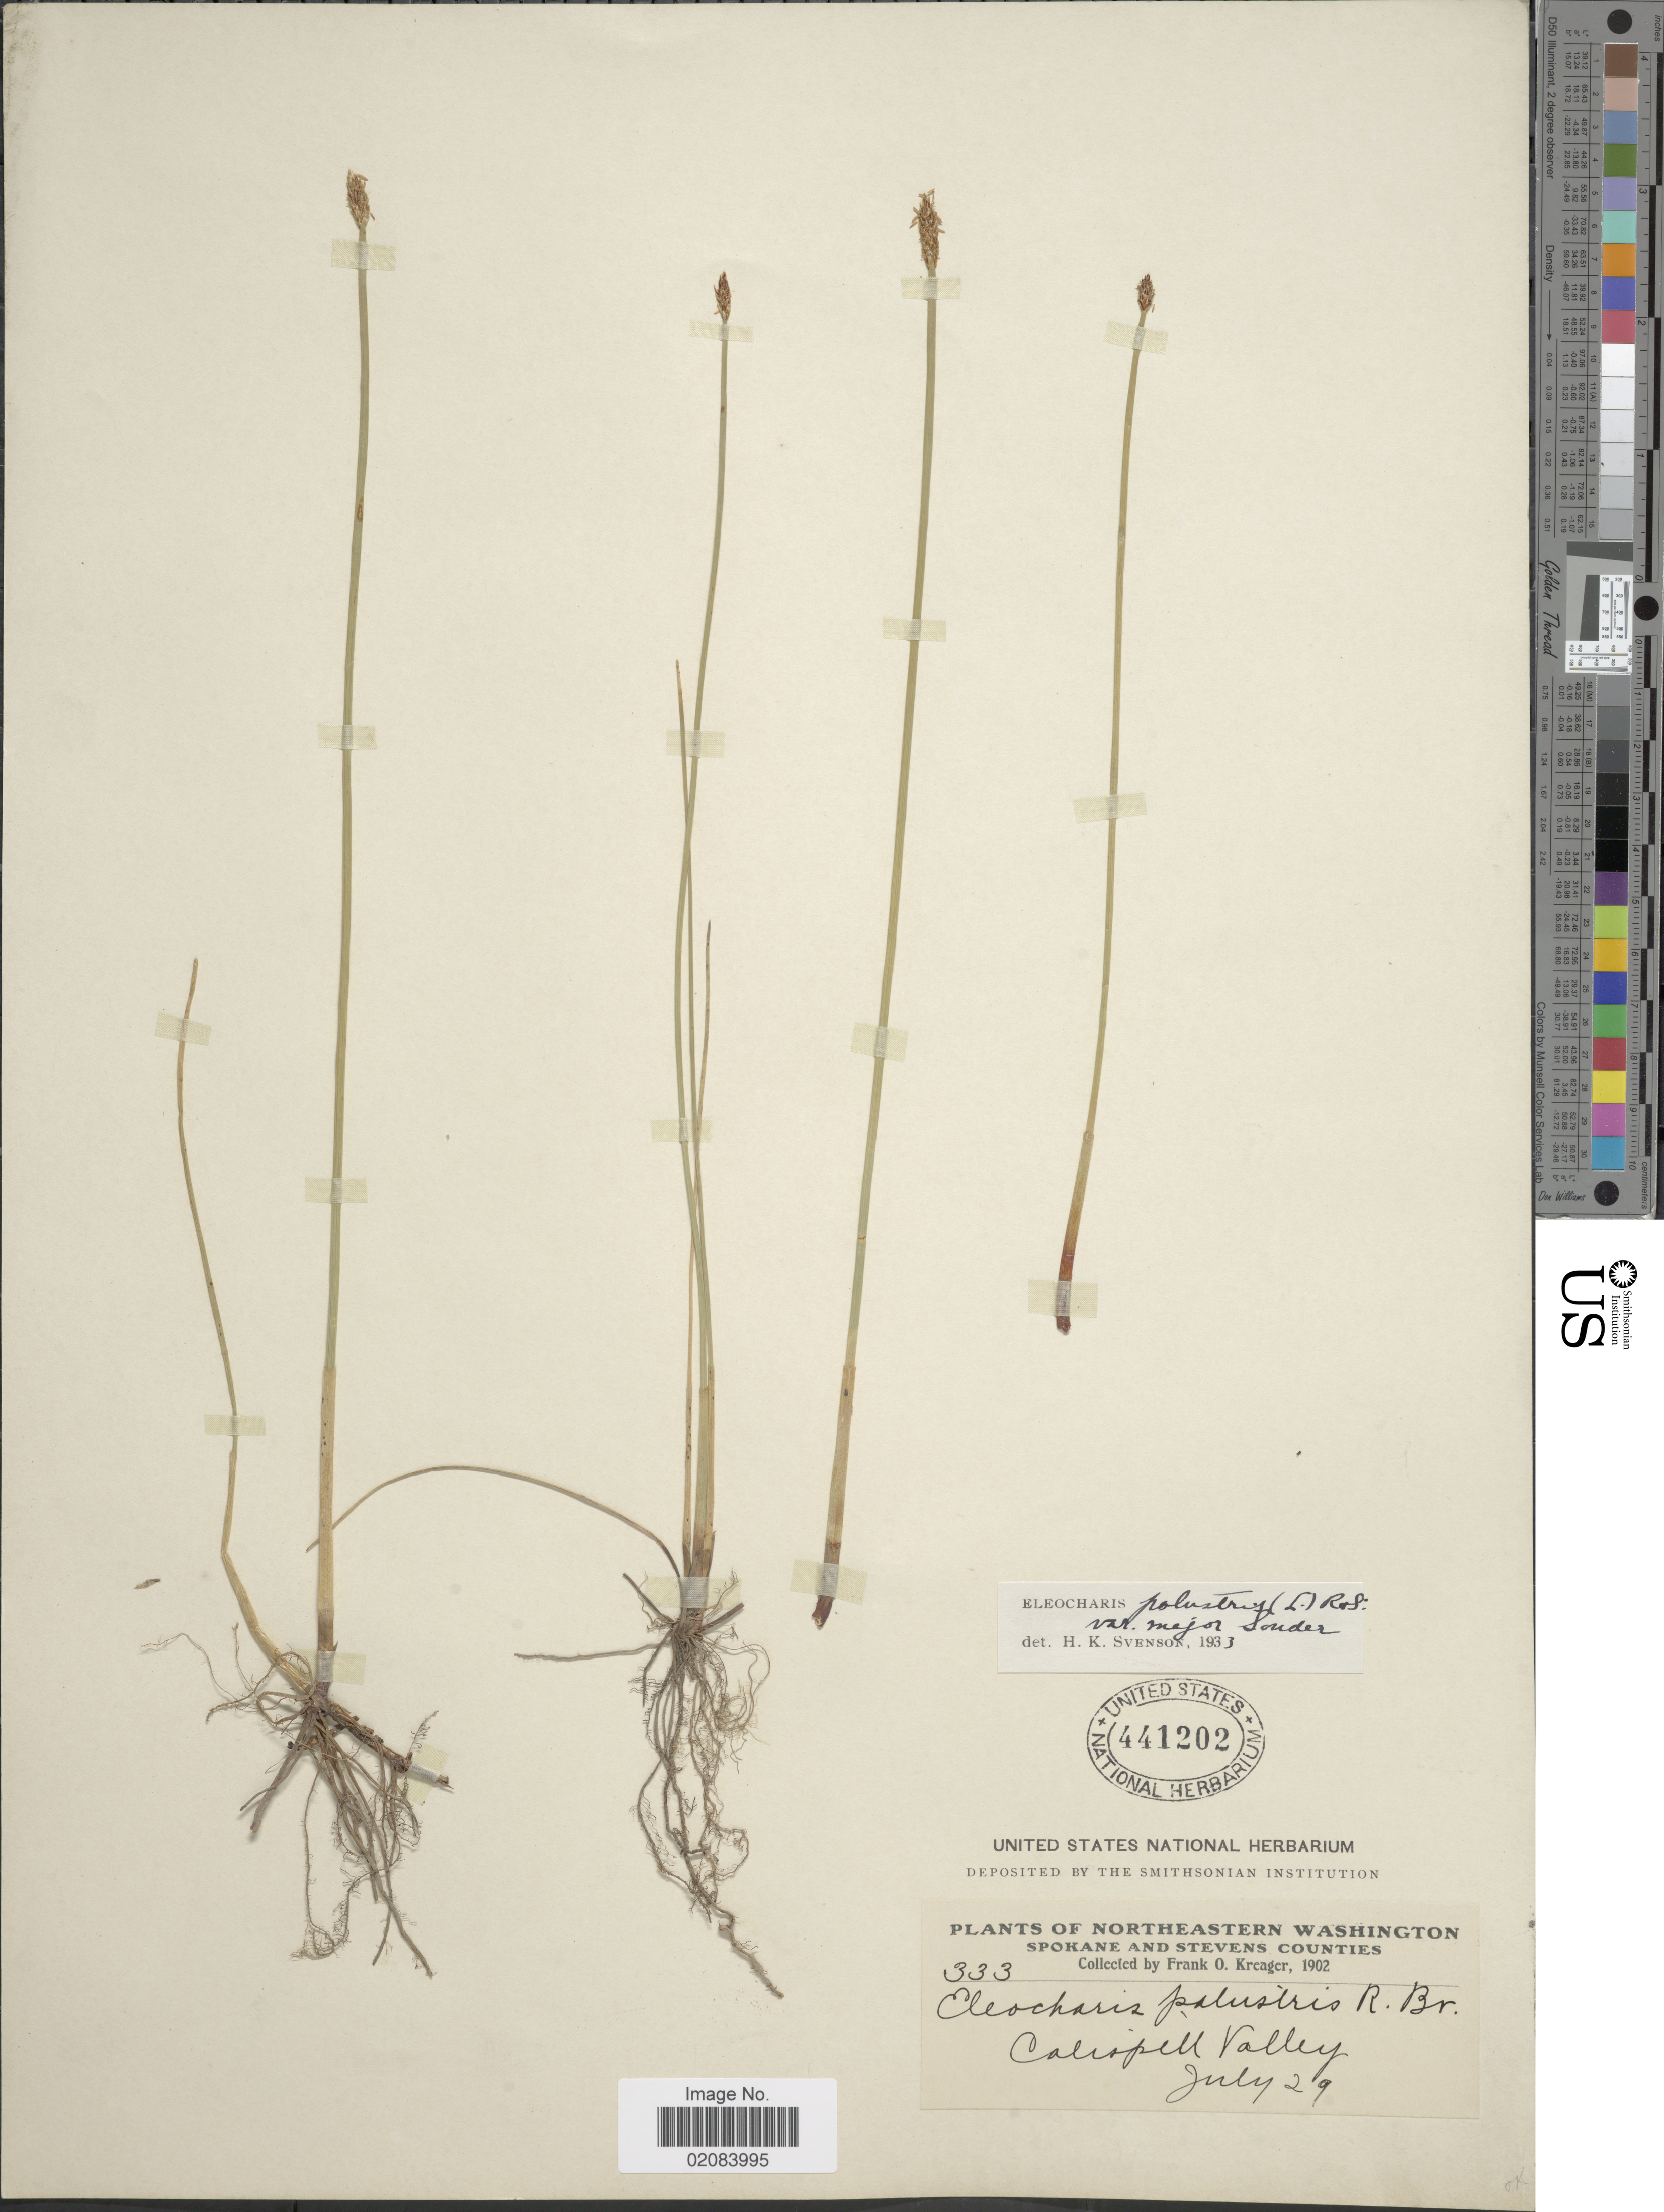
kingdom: Plantae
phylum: Tracheophyta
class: Liliopsida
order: Poales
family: Cyperaceae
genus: Eleocharis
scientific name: Eleocharis palustris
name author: (L.) Roem. & Schult.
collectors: F. Kreager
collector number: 333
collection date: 1902-07-29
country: United States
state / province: Washington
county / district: Spokane / Stevens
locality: Northeastern Washington. Spokane and Stevens Counties, Calispell Valley.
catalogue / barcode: US 441202